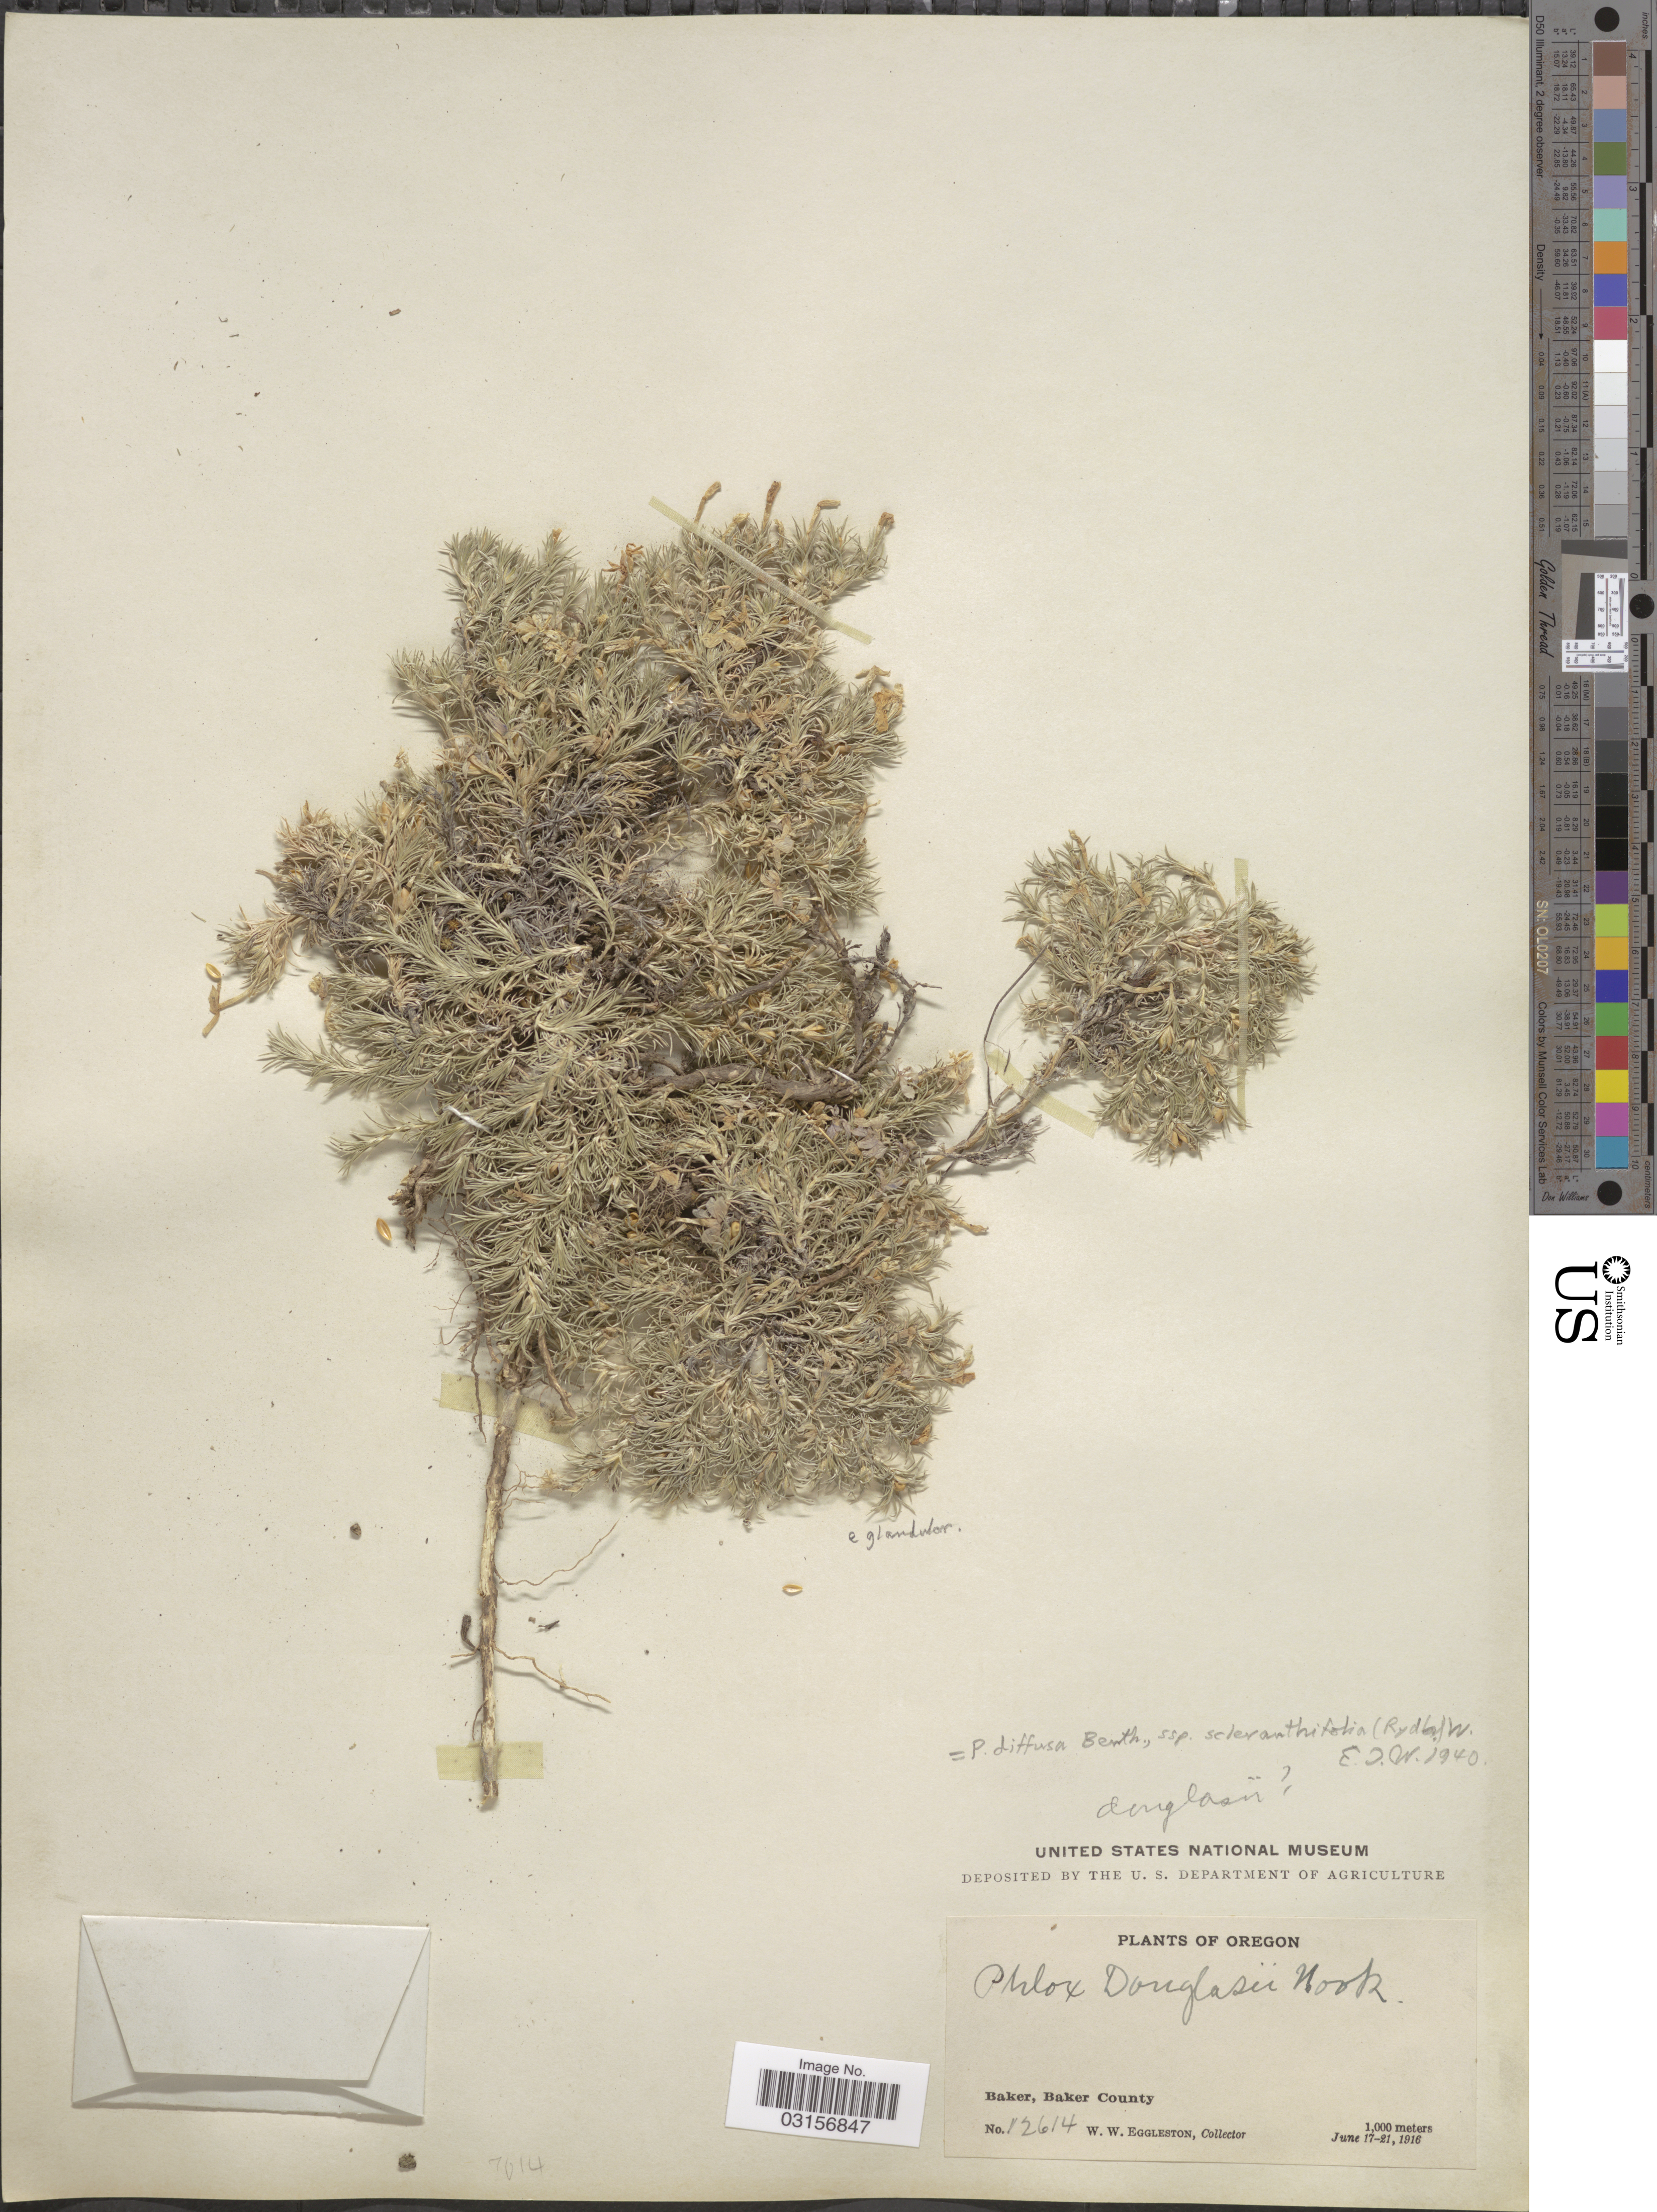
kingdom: Plantae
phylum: Tracheophyta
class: Magnoliopsida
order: Ericales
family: Polemoniaceae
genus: Phlox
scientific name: Phlox caespitosa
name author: Nutt.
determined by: Mayfield, M. H.; Ferguson, C. J.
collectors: W. W. Eggleston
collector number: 12614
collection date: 1916-06-17/1916-06-21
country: United States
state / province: Oregon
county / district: Baker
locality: Baker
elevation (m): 1000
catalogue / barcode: US 3781800